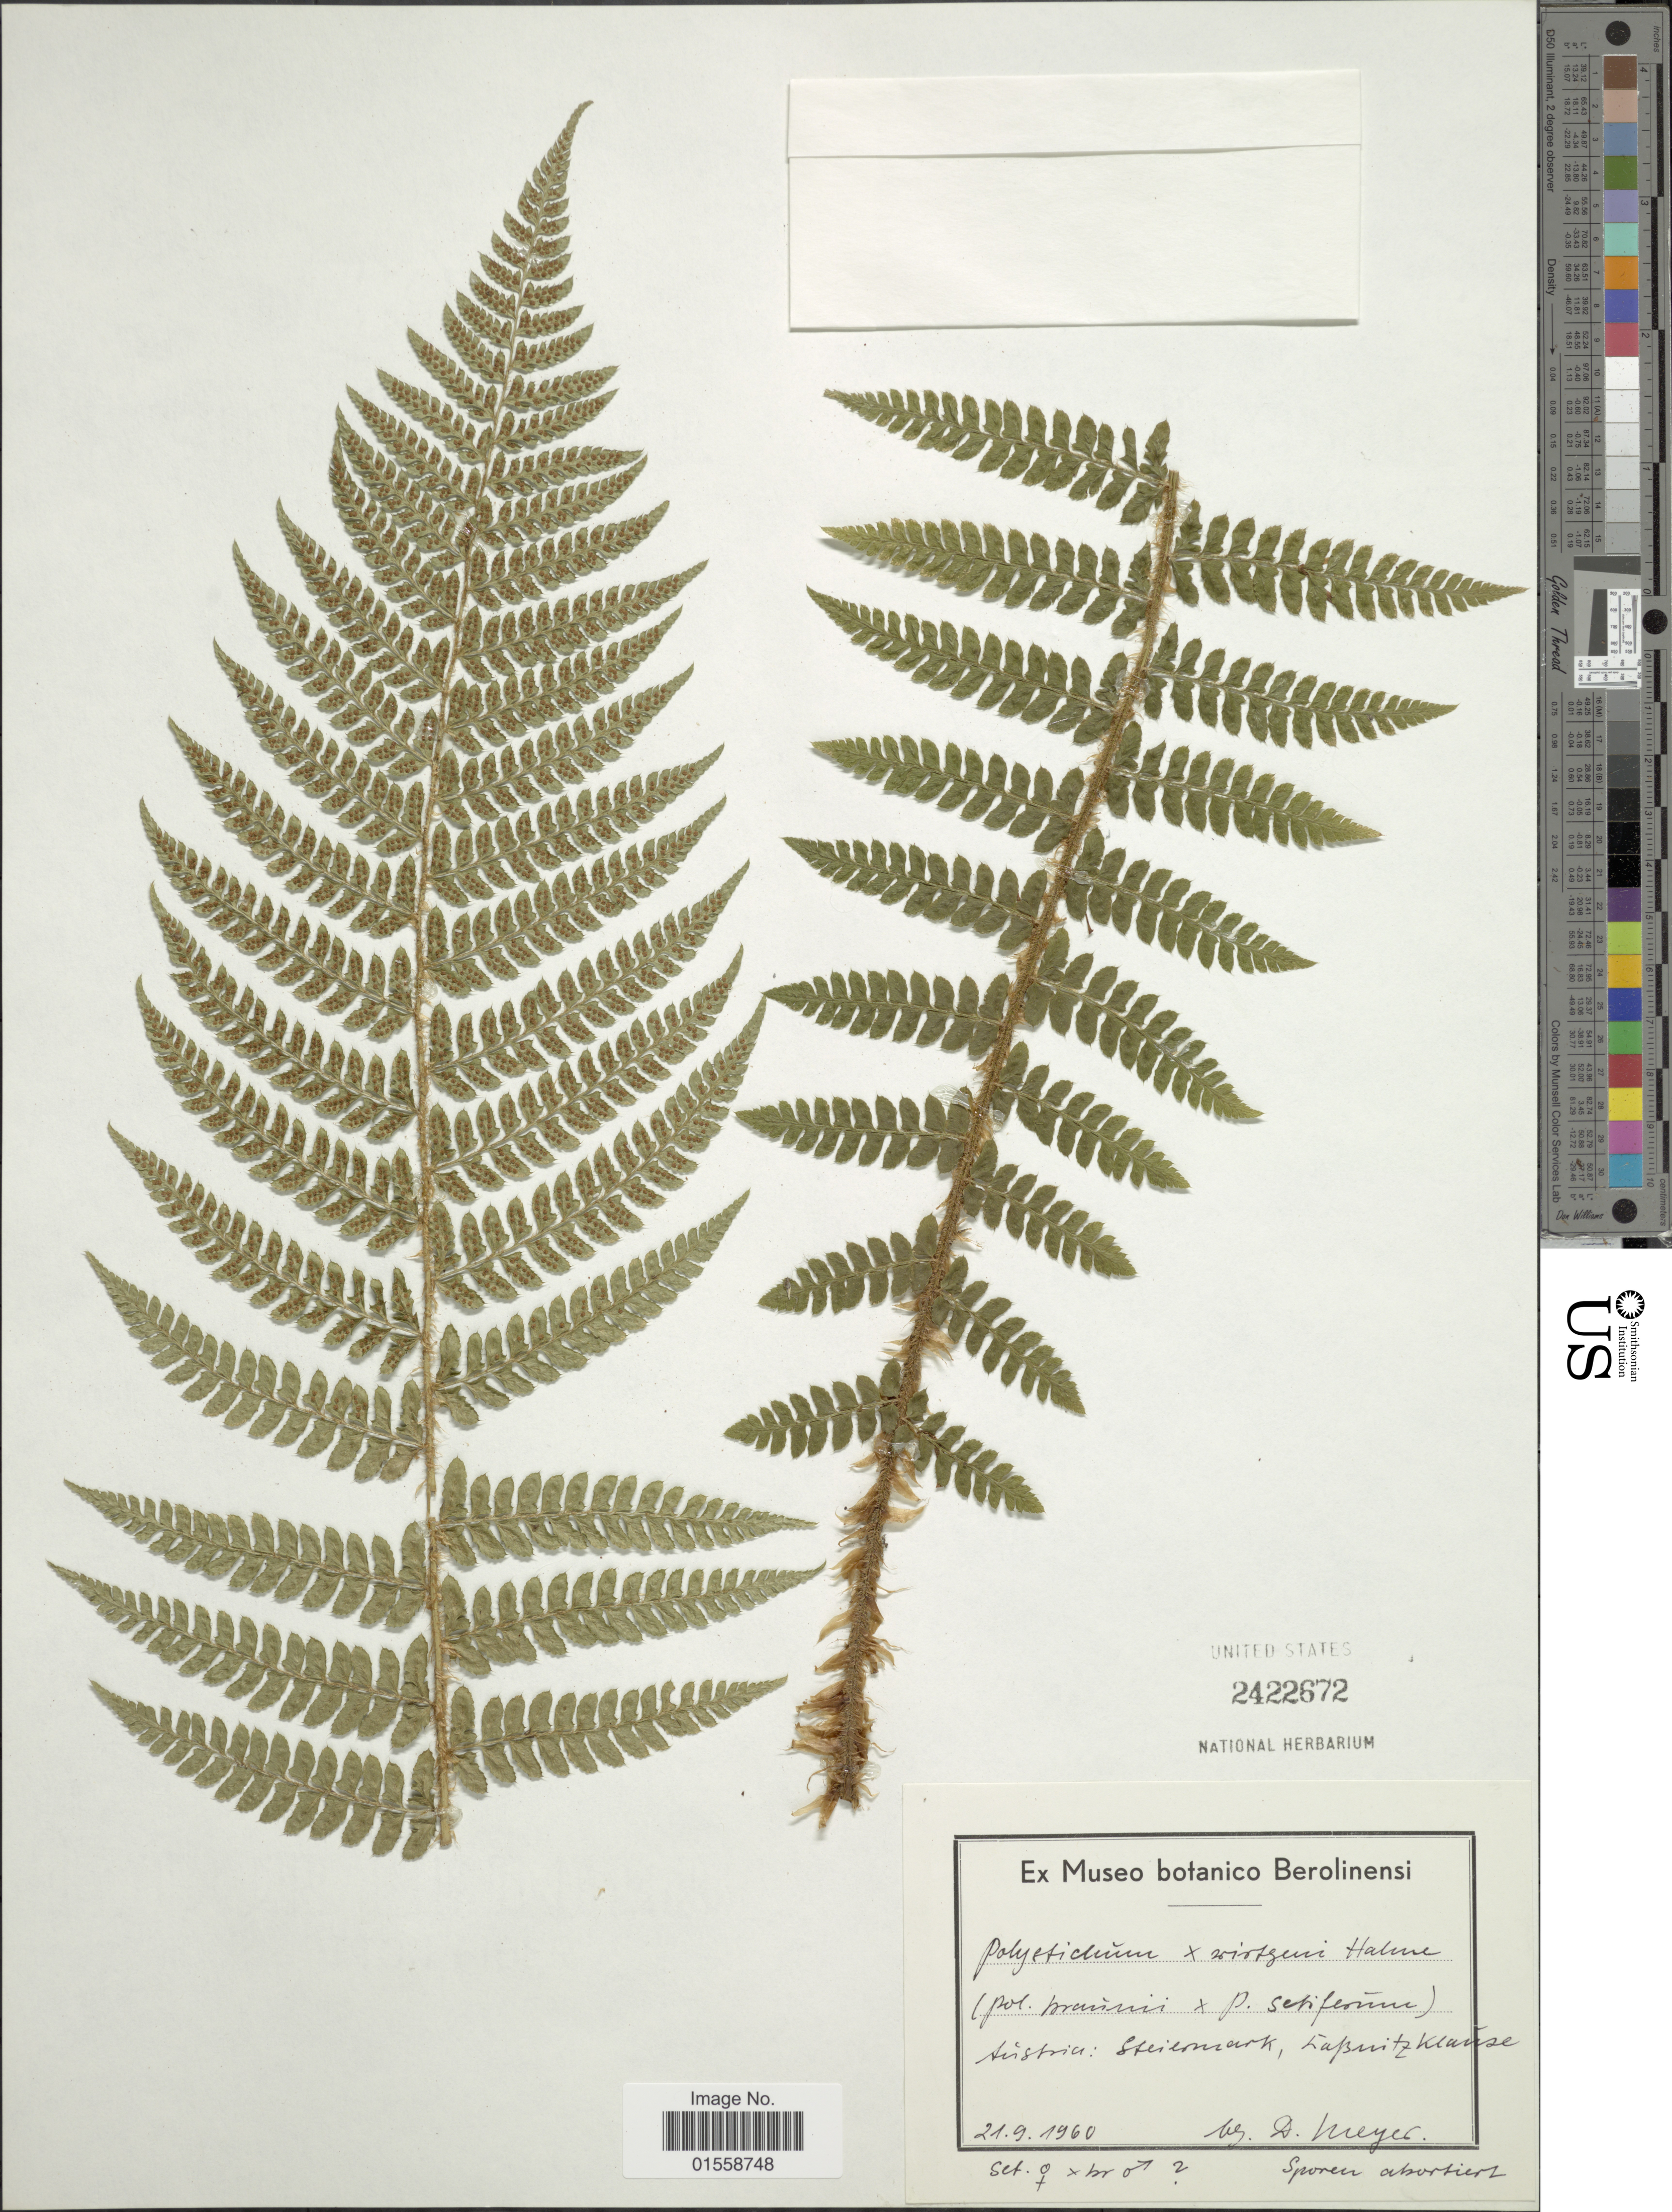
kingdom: Plantae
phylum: Tracheophyta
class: Polypodiopsida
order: Polypodiales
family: Dryopteridaceae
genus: Polystichum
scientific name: Polystichum x wirtgenii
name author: Hahne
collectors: D. Meyer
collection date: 1960-09-21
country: Austria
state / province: Steiermark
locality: Steiermark, Lapnitzklause [interpreted]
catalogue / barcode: US 2422672